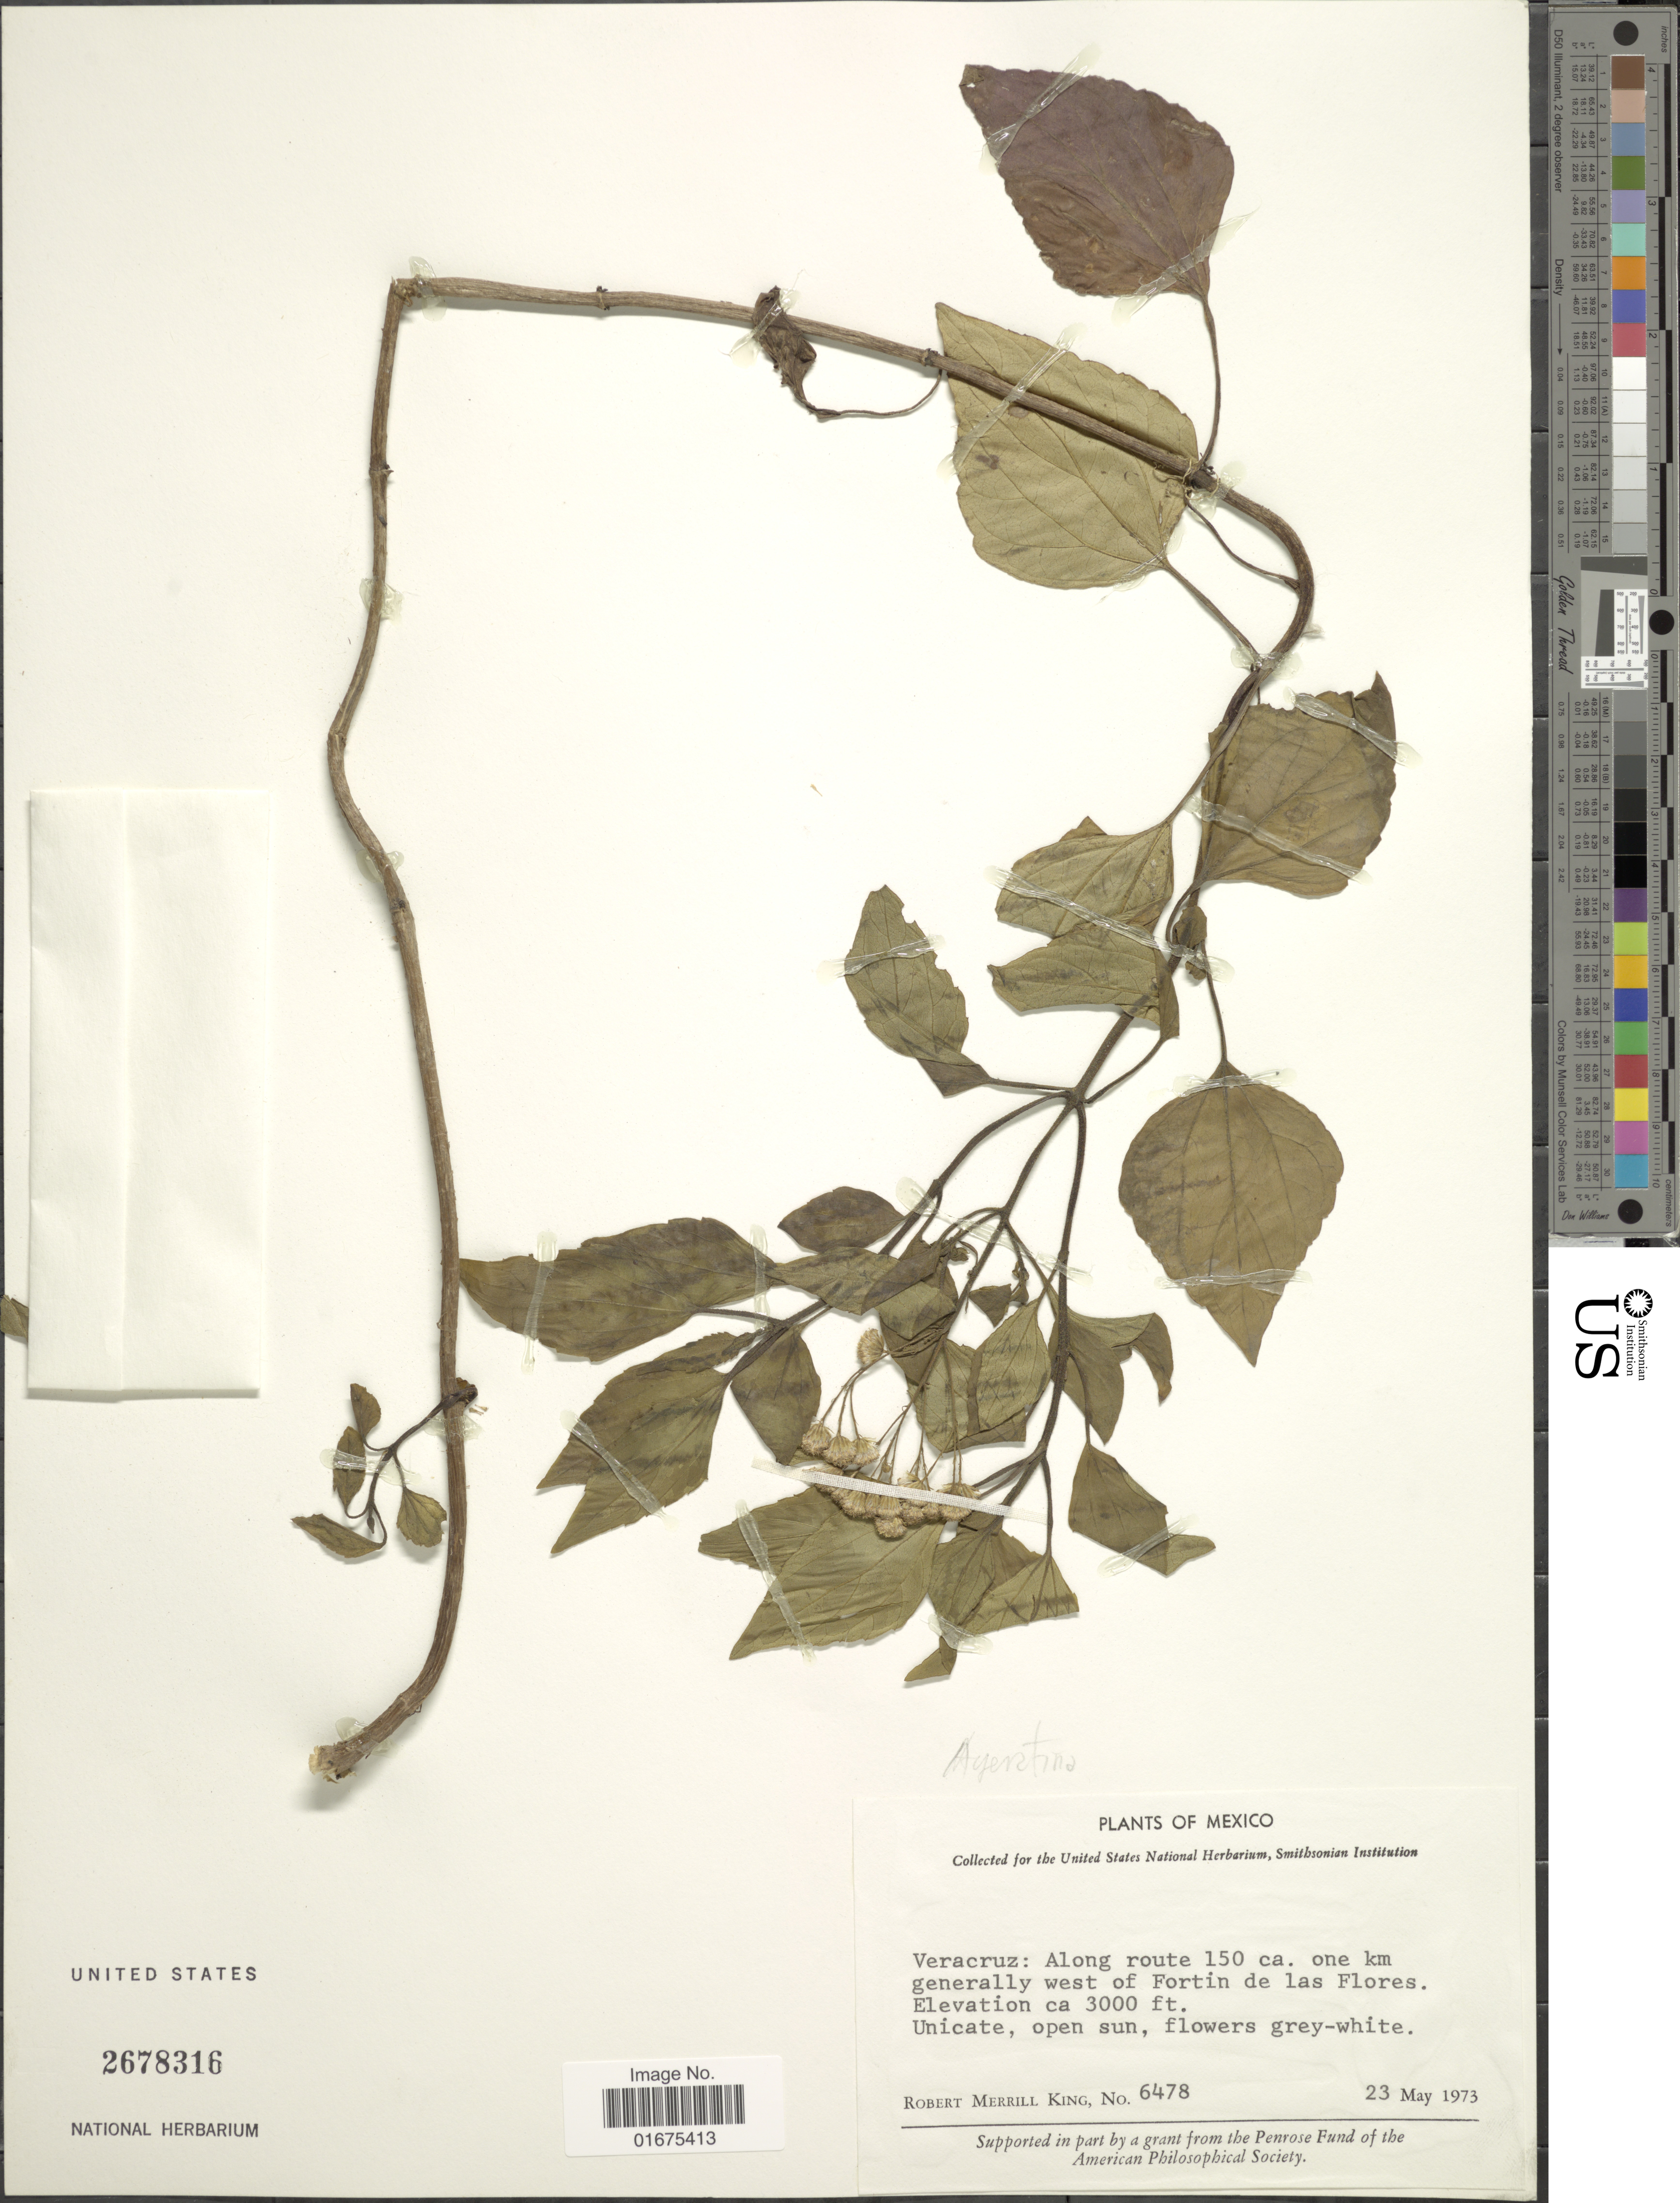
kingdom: Plantae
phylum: Tracheophyta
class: Magnoliopsida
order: Asterales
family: Asteraceae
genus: Ageratina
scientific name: Ageratina adenophora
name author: (Spreng.) R.M. King & H. Rob.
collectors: R. M. King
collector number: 6478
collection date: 1973-05-23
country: Mexico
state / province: Veracruz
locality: Along route 150 ca. one km generally west of Fortin de las Flores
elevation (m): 914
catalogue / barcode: US 2678316